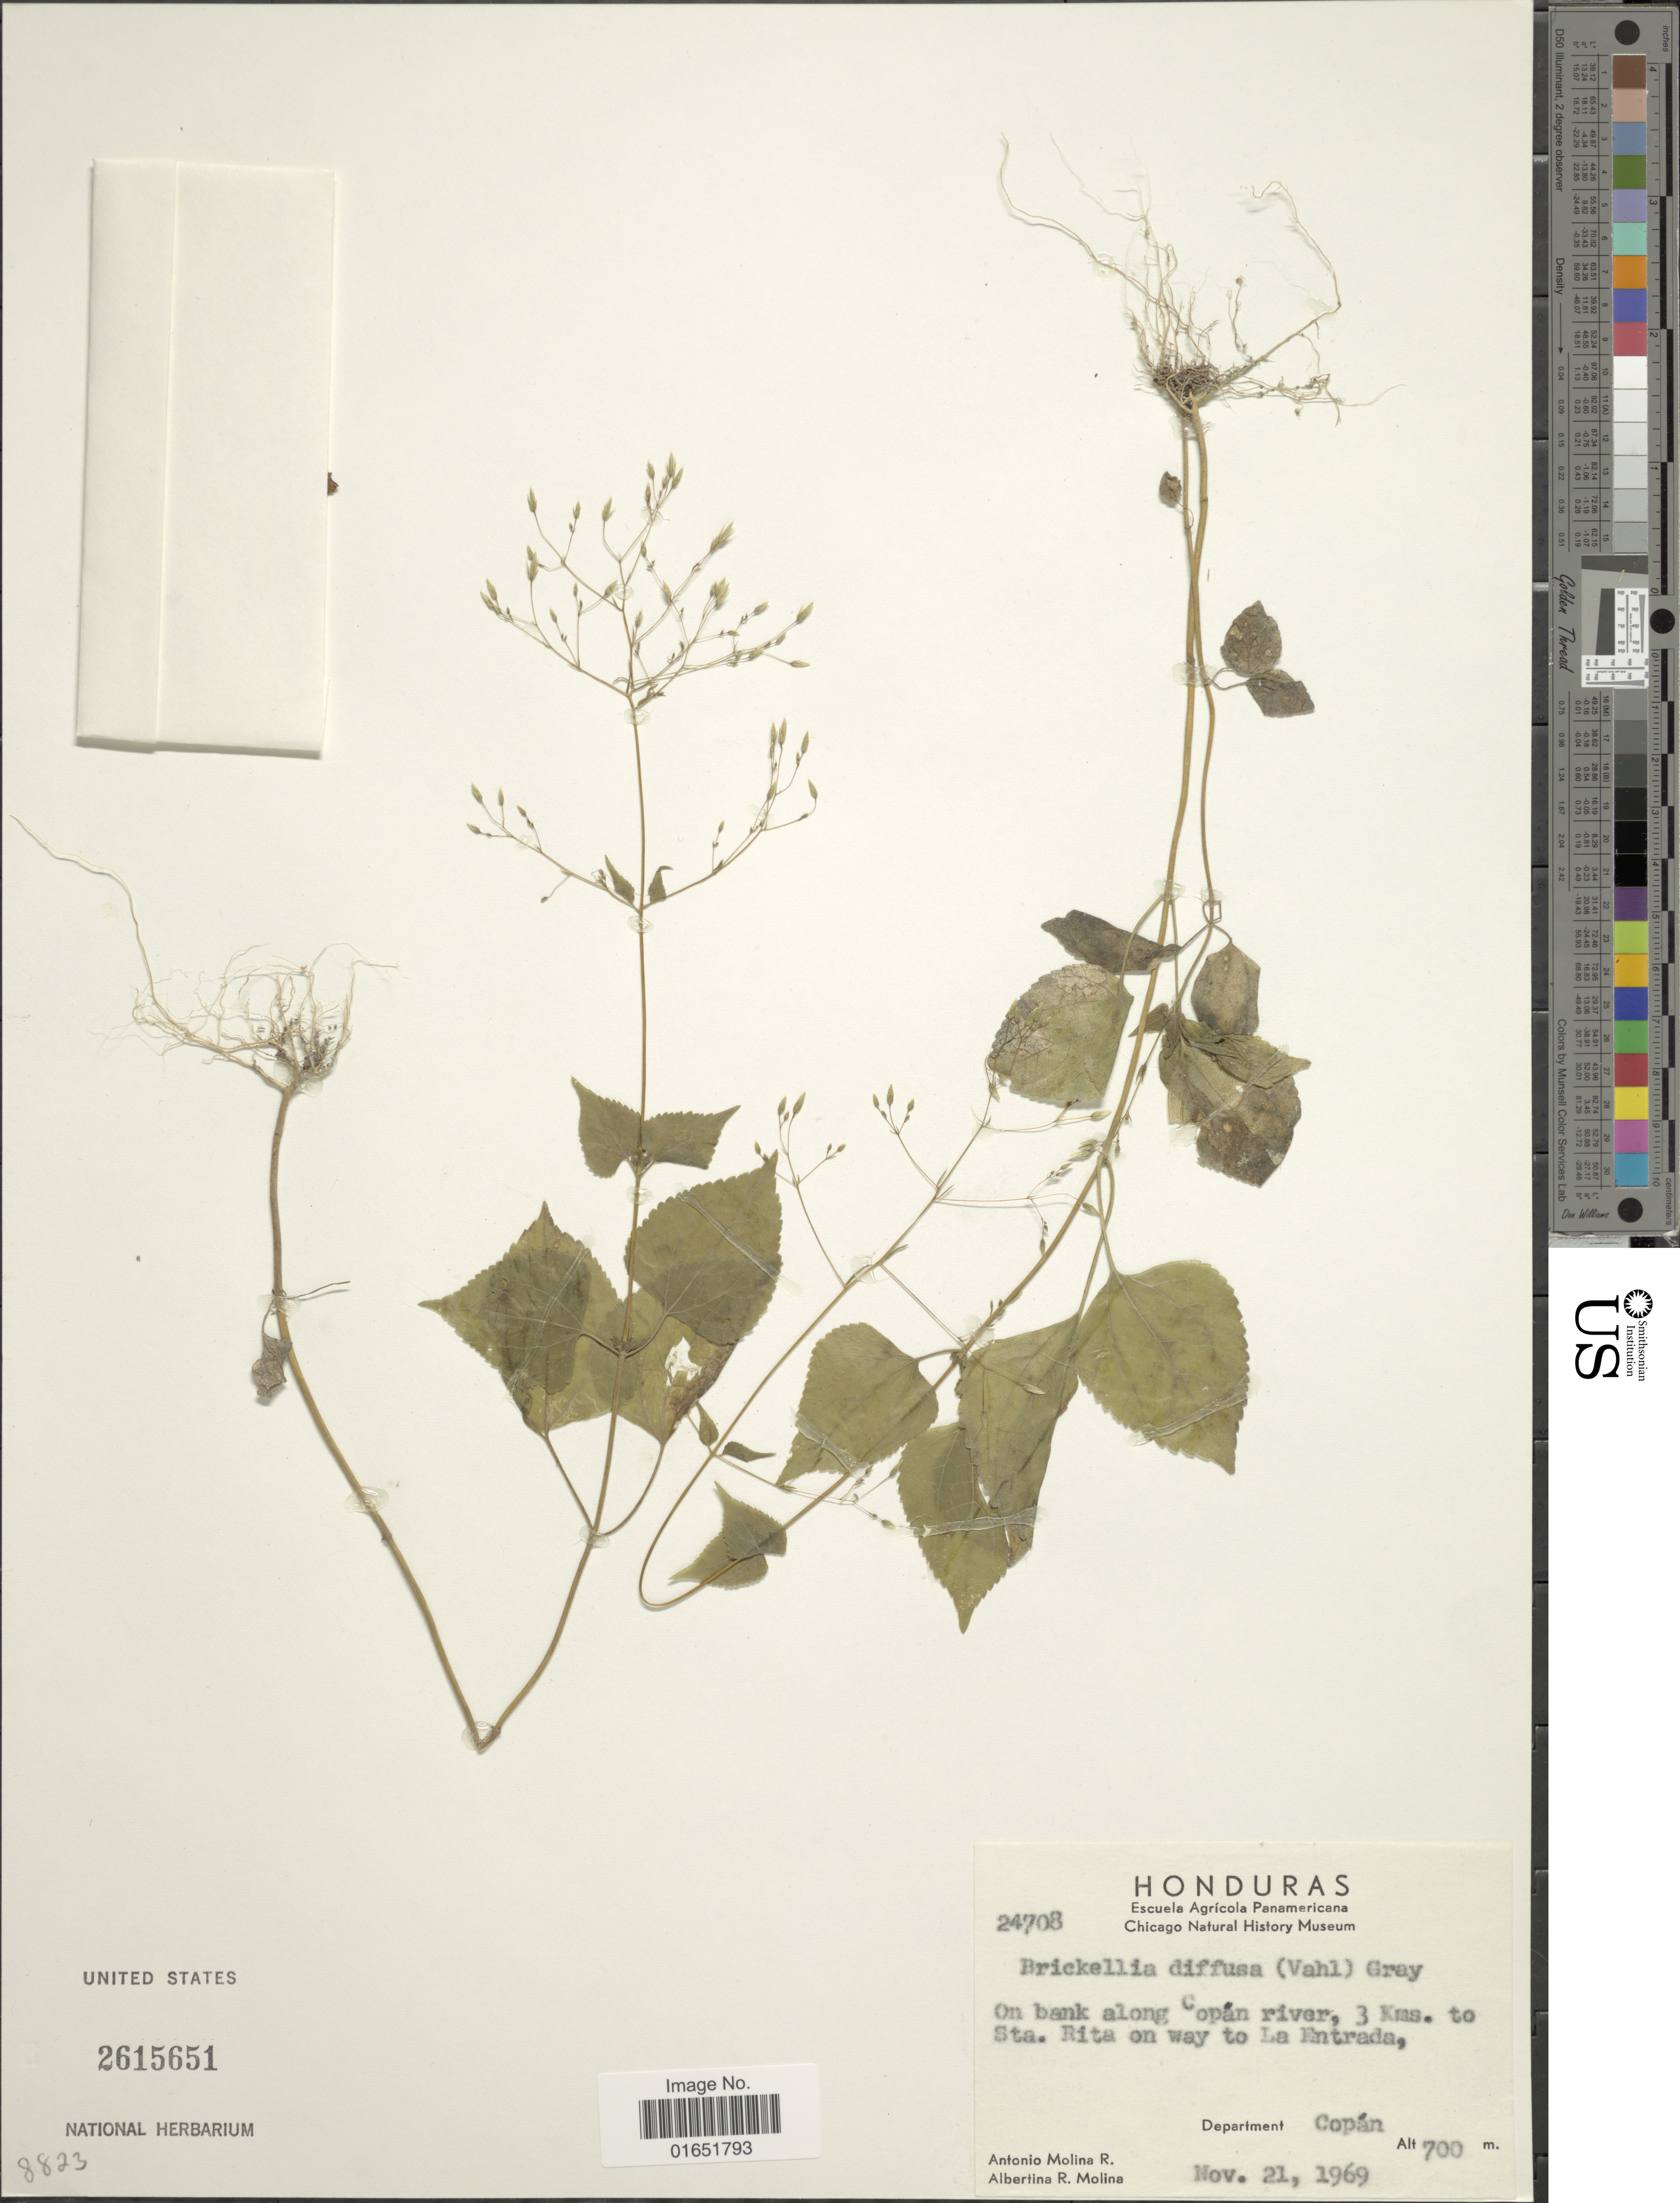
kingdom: Plantae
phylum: Tracheophyta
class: Magnoliopsida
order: Asterales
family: Asteraceae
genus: Brickellia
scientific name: Brickellia diffusa M.E. Jones, nom illeg.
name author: M.E. Jones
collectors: A. Molina R. & A. R. Molina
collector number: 24708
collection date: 1969-11-21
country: Honduras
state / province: Copán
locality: On bank along Copán river, 3 Kms to Sta Rita on way to La Entrada, Department Copán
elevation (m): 700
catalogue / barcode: US 2615651